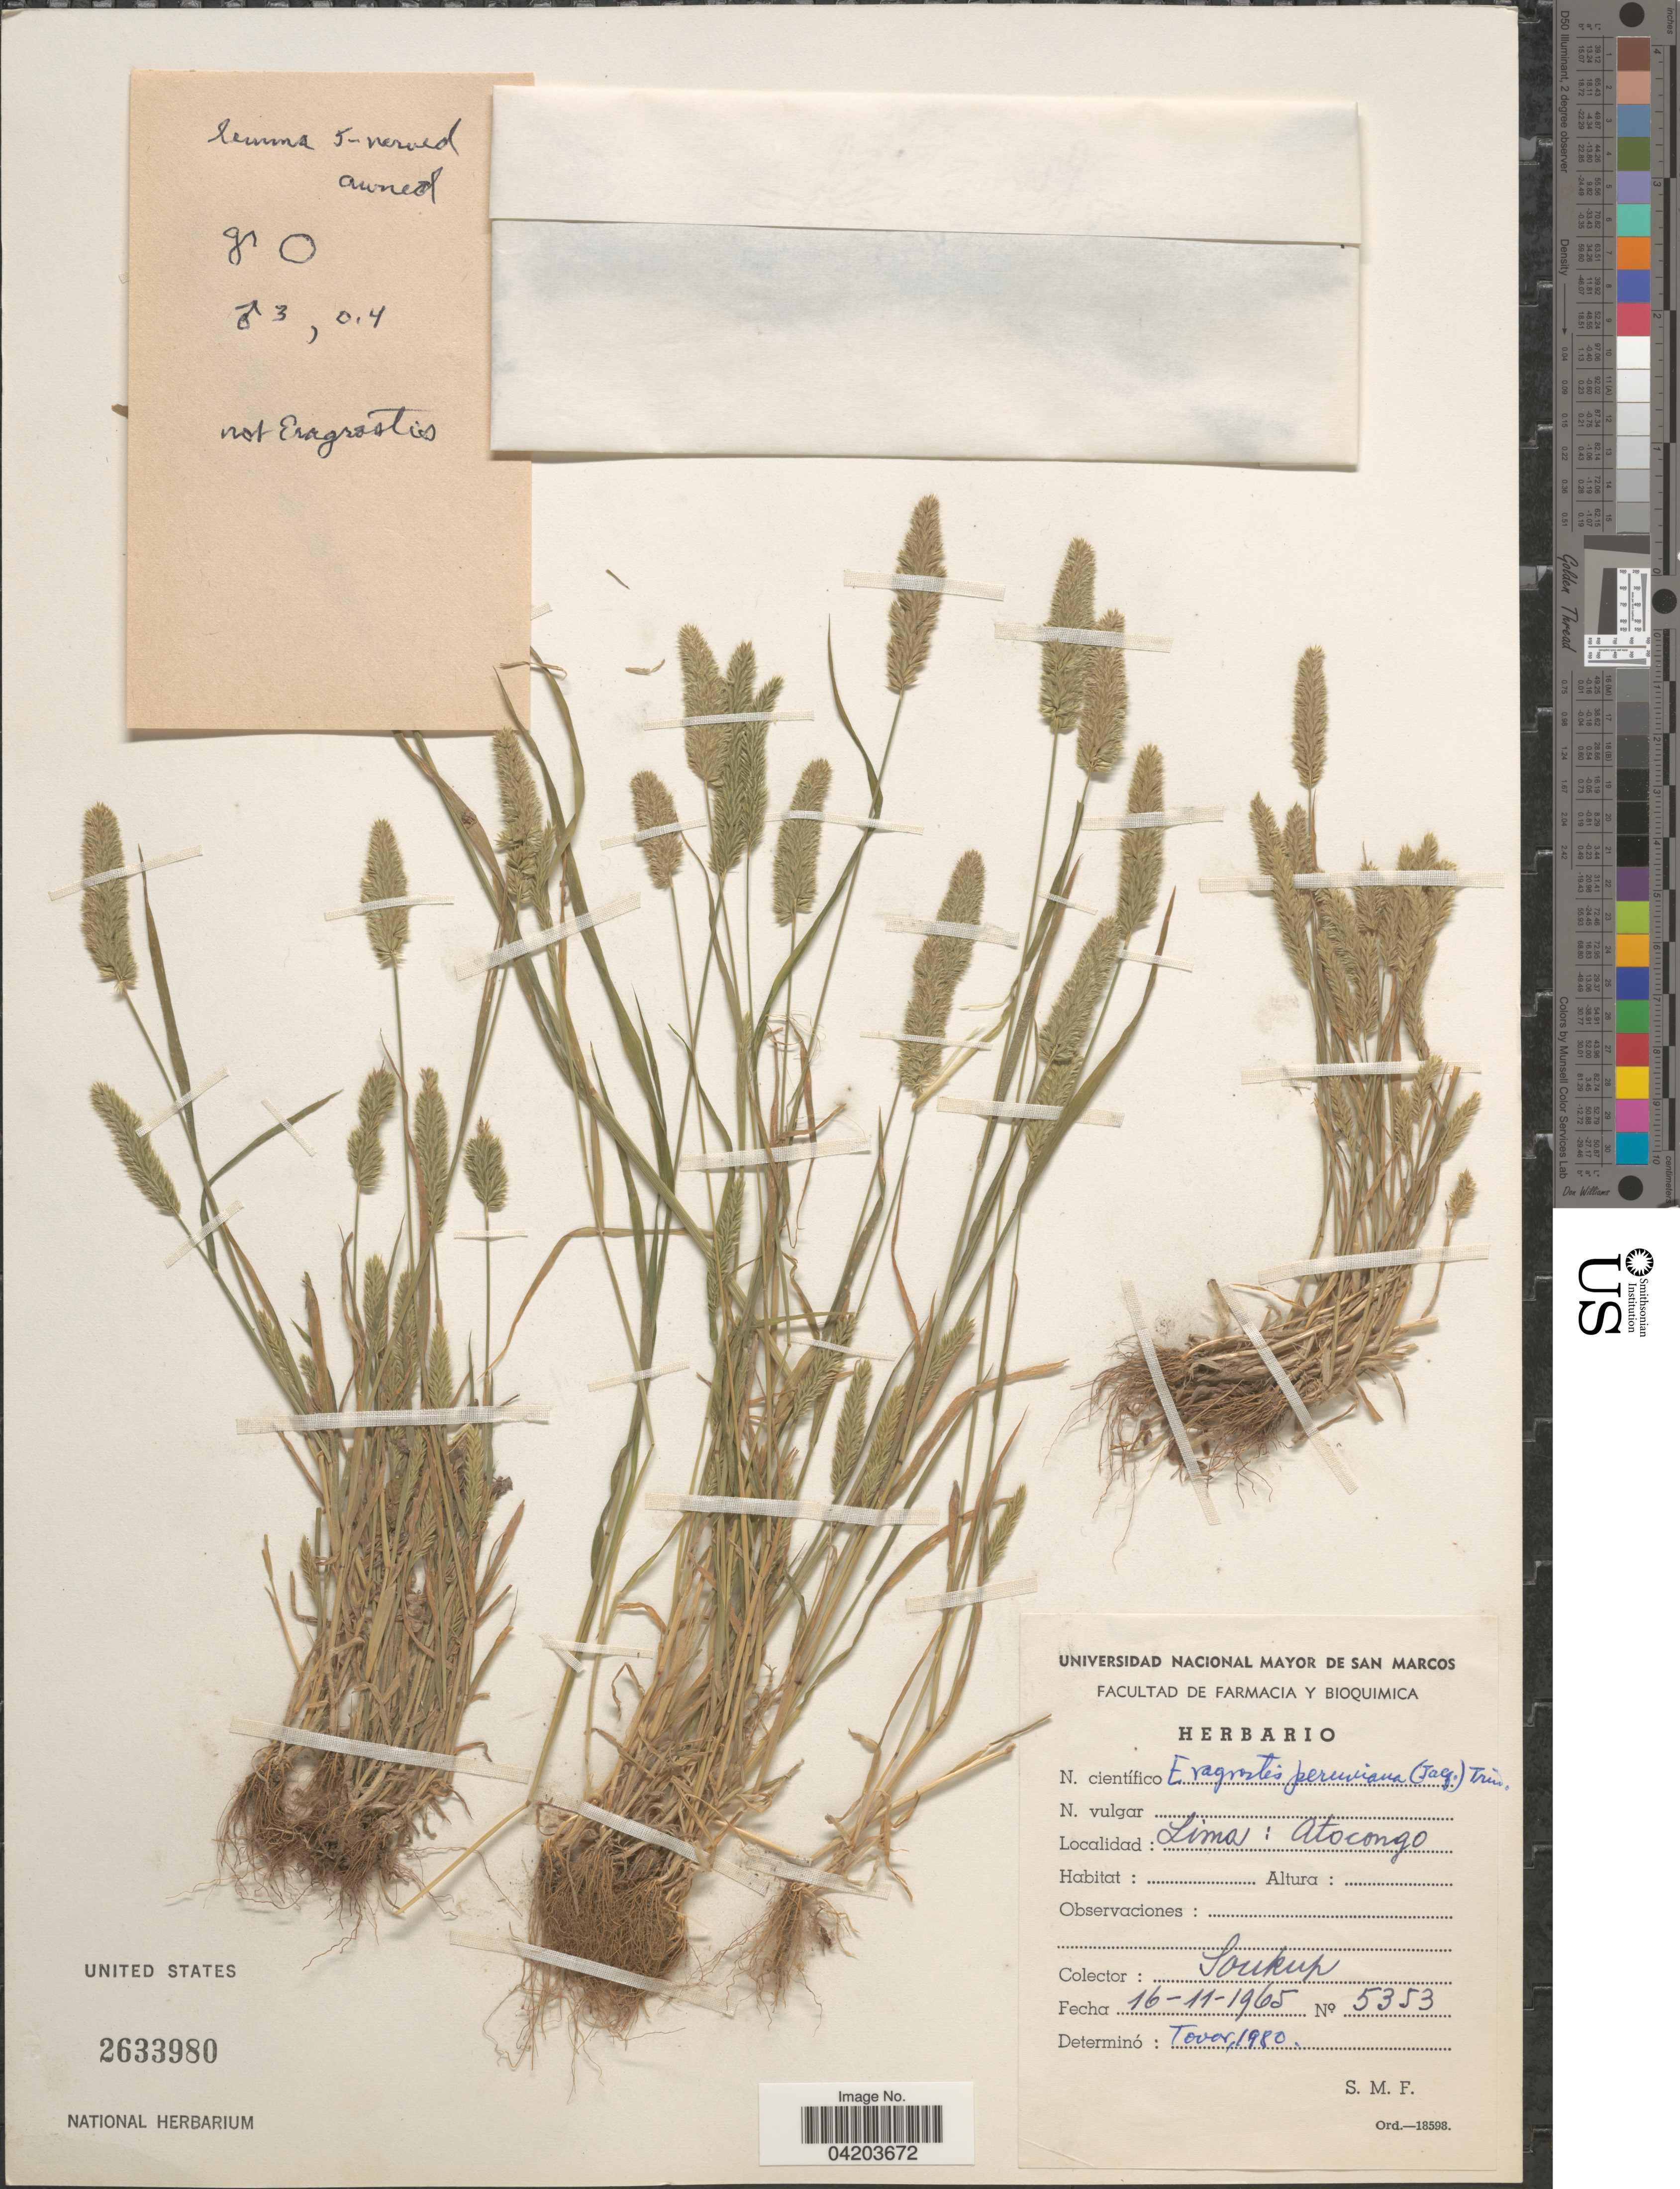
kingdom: Plantae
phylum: Tracheophyta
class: Liliopsida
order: Poales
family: Poaceae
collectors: -- Soukup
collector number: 5353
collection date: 1965-11-16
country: Peru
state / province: Lima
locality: Atocongo.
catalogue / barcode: US 2633980